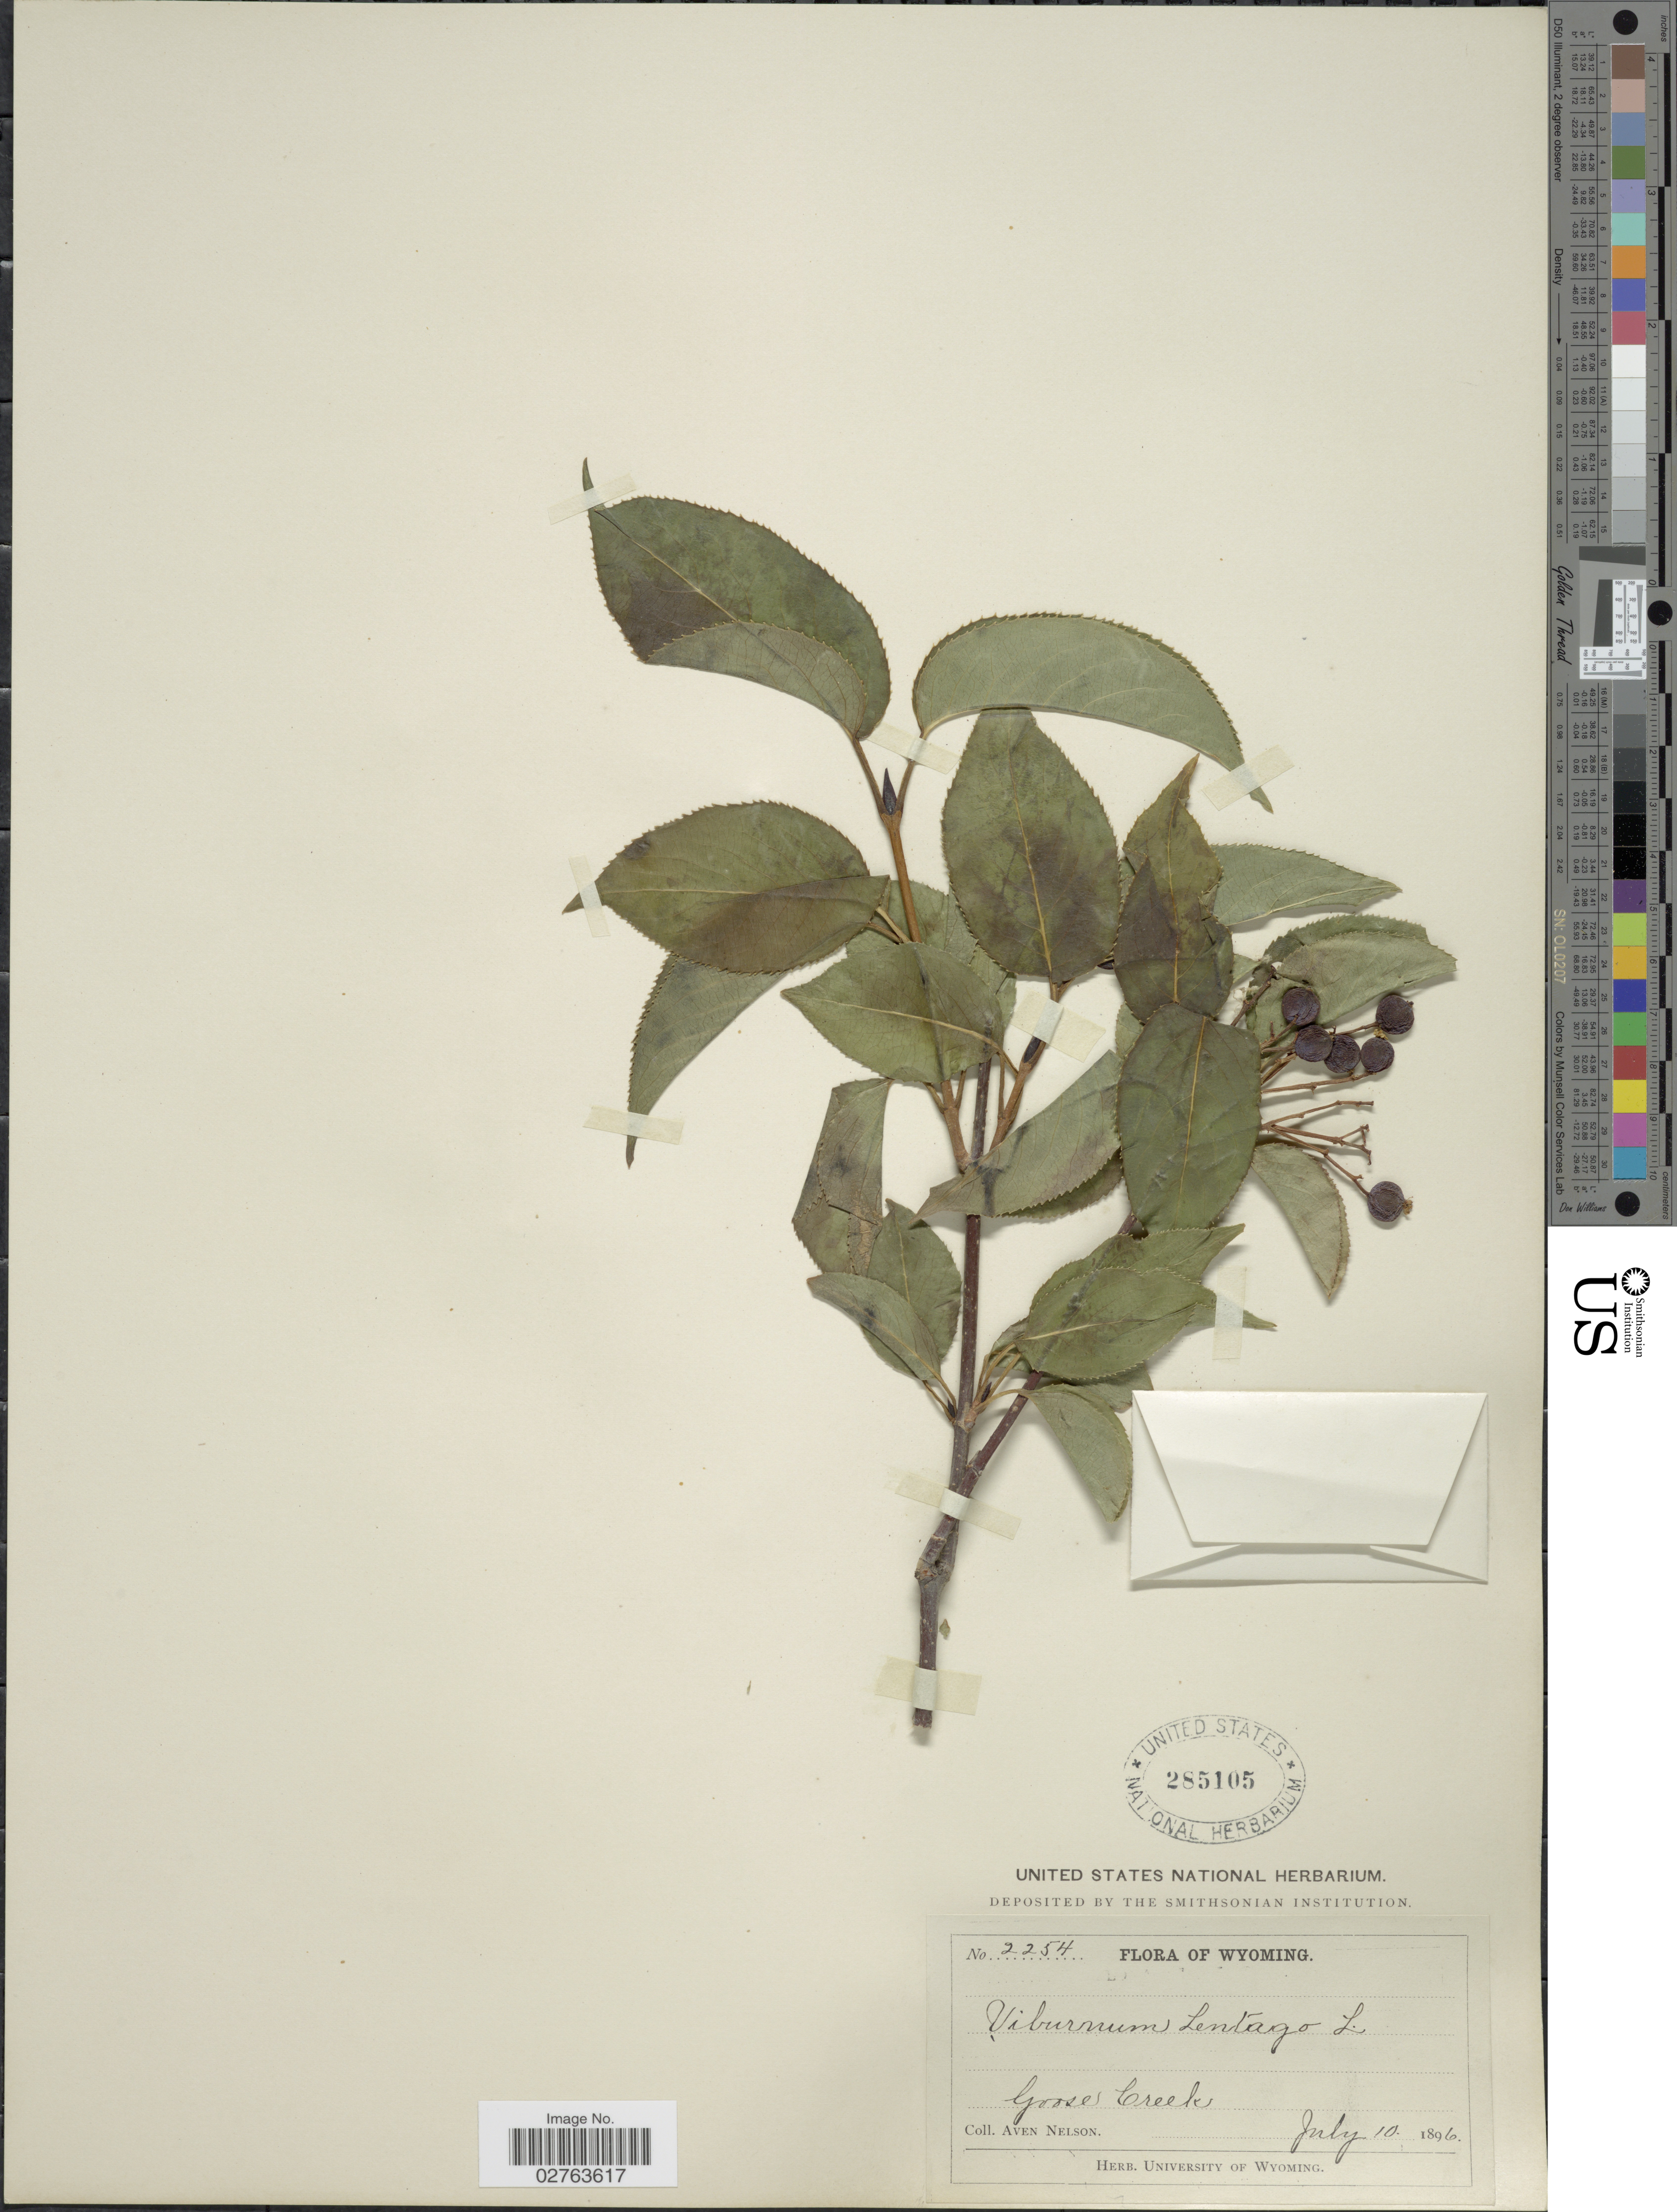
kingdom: Plantae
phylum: Tracheophyta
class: Magnoliopsida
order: Dipsacales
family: Viburnaceae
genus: Viburnum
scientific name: Viburnum lentago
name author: L.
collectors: A. Nelson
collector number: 2254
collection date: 1896-07-10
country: United States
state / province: Wyoming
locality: Goose Creek.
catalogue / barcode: US 285105